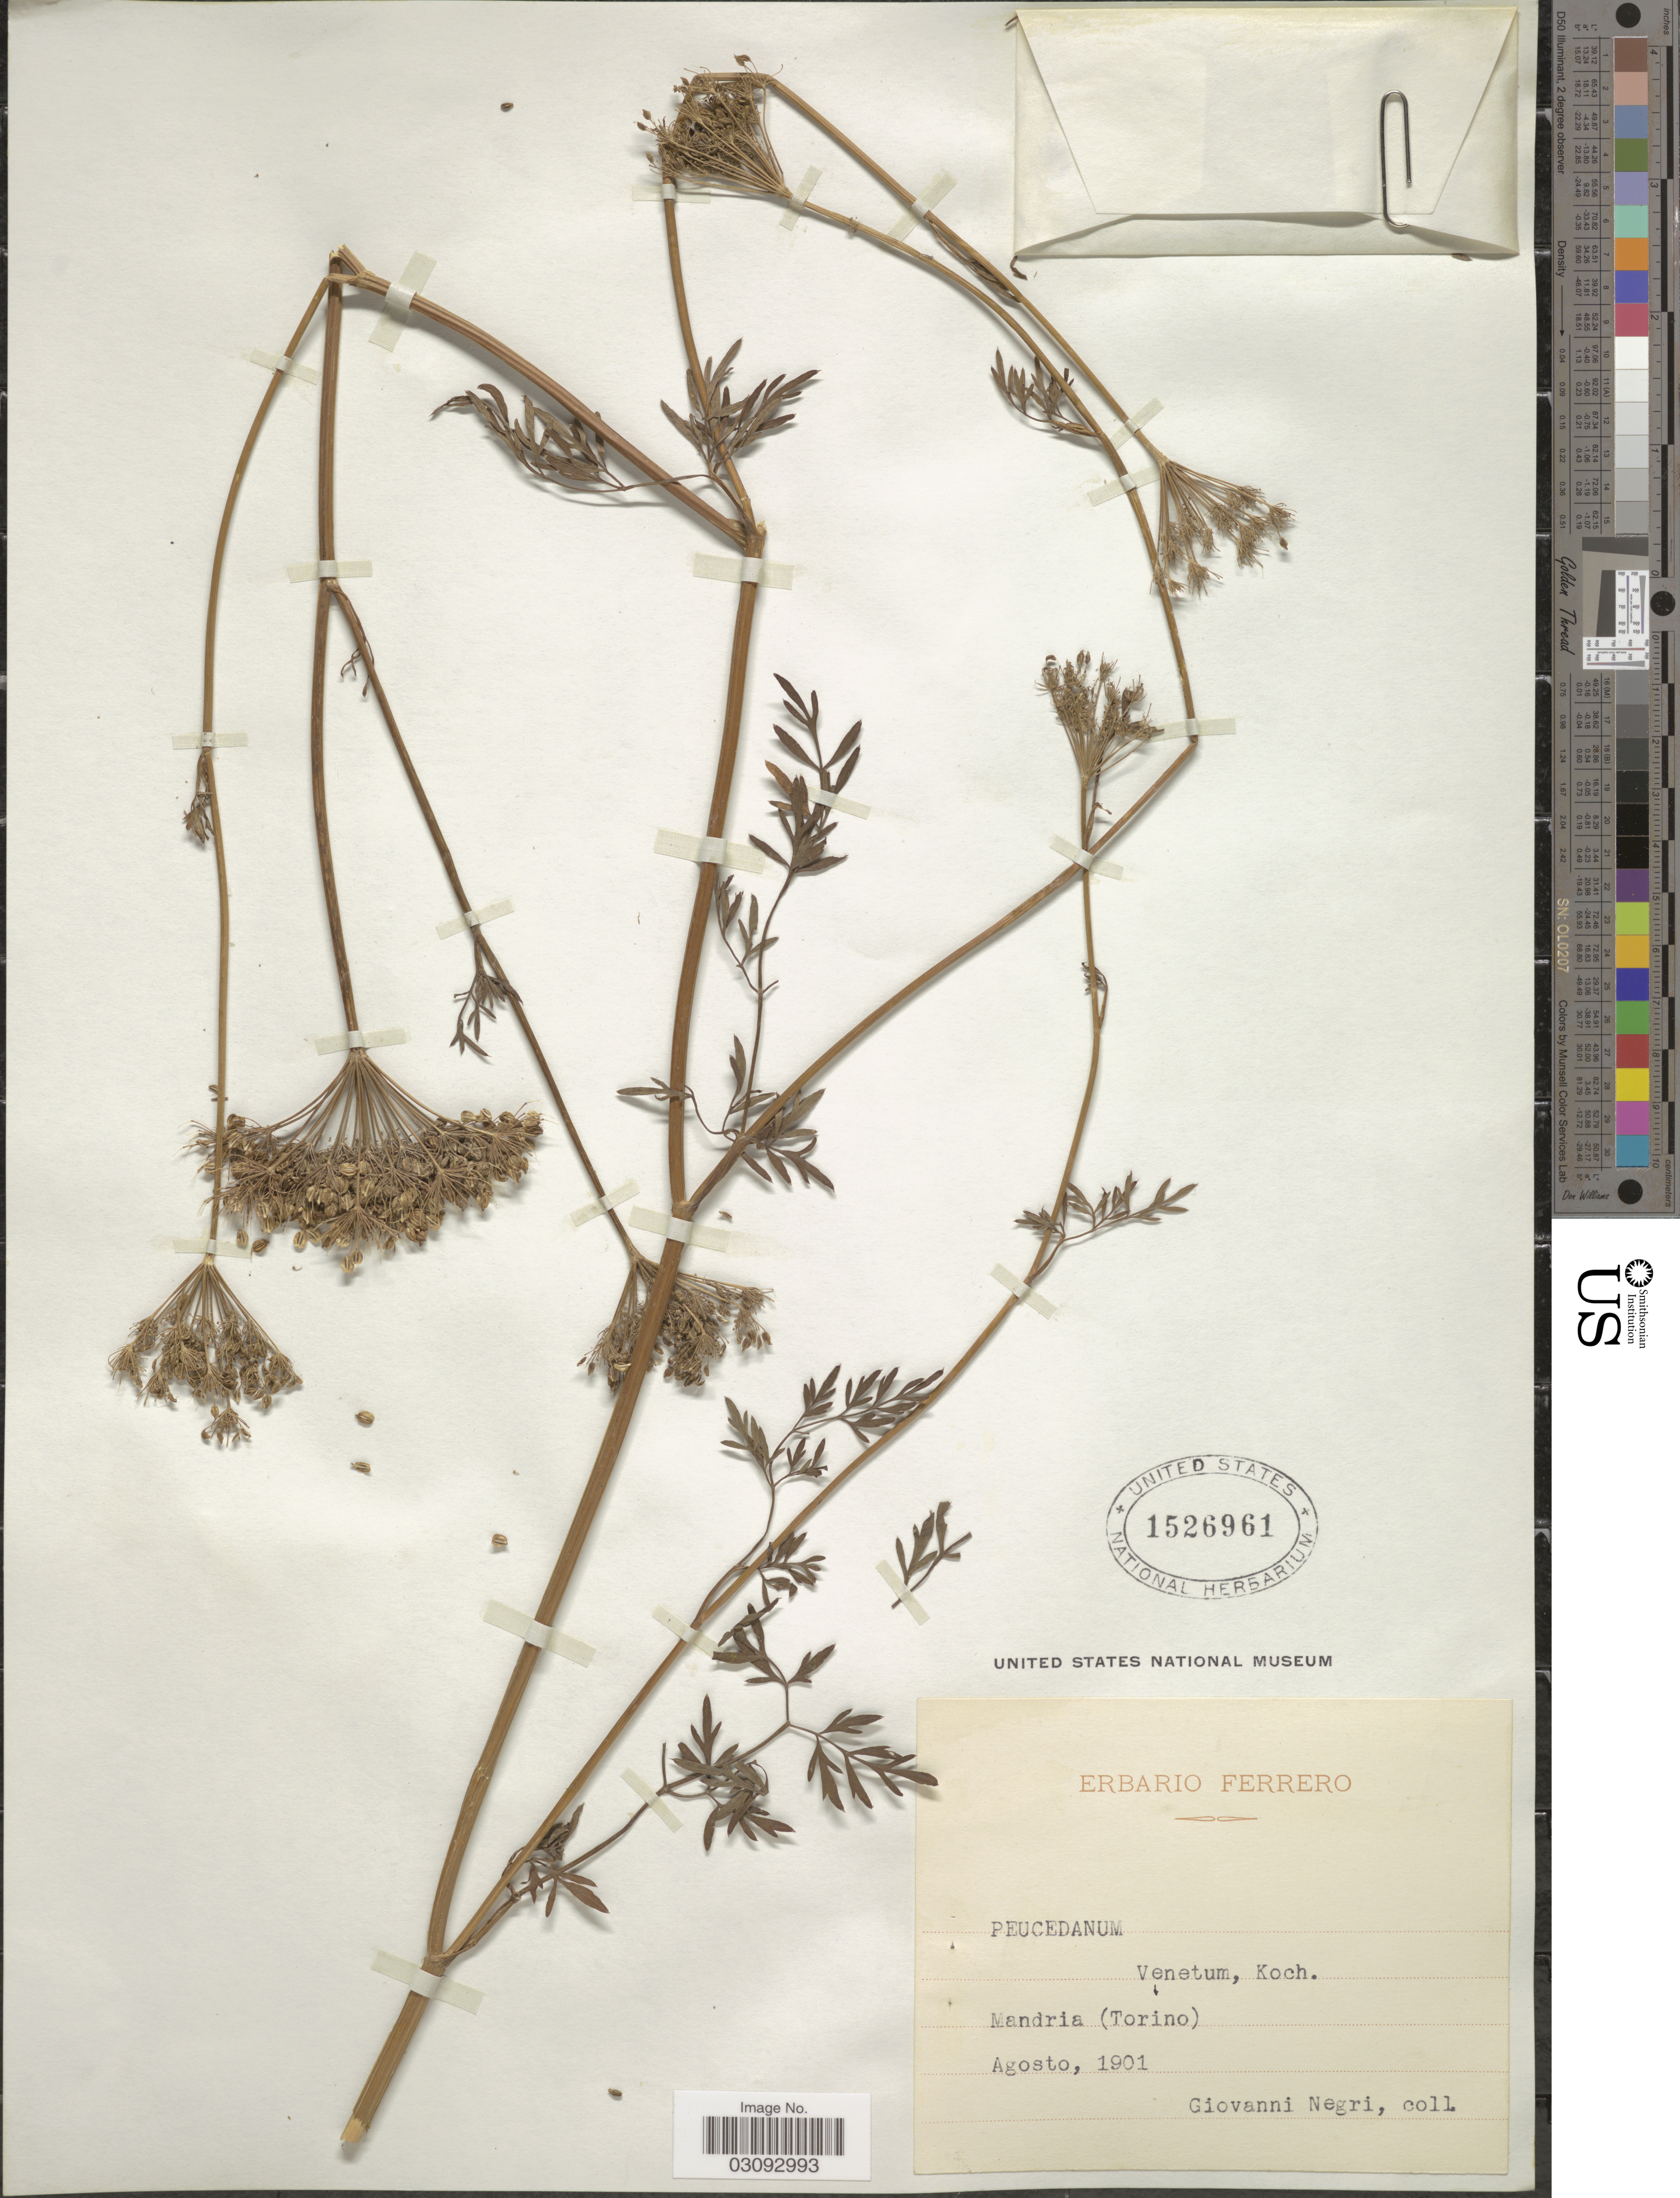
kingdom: Plantae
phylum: Tracheophyta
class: Magnoliopsida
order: Apiales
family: Apiaceae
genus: Peucedanum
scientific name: Peucedanum sp.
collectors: G. Negri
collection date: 1901-08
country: Italy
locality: Mandria (Torino).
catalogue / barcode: US 1526961